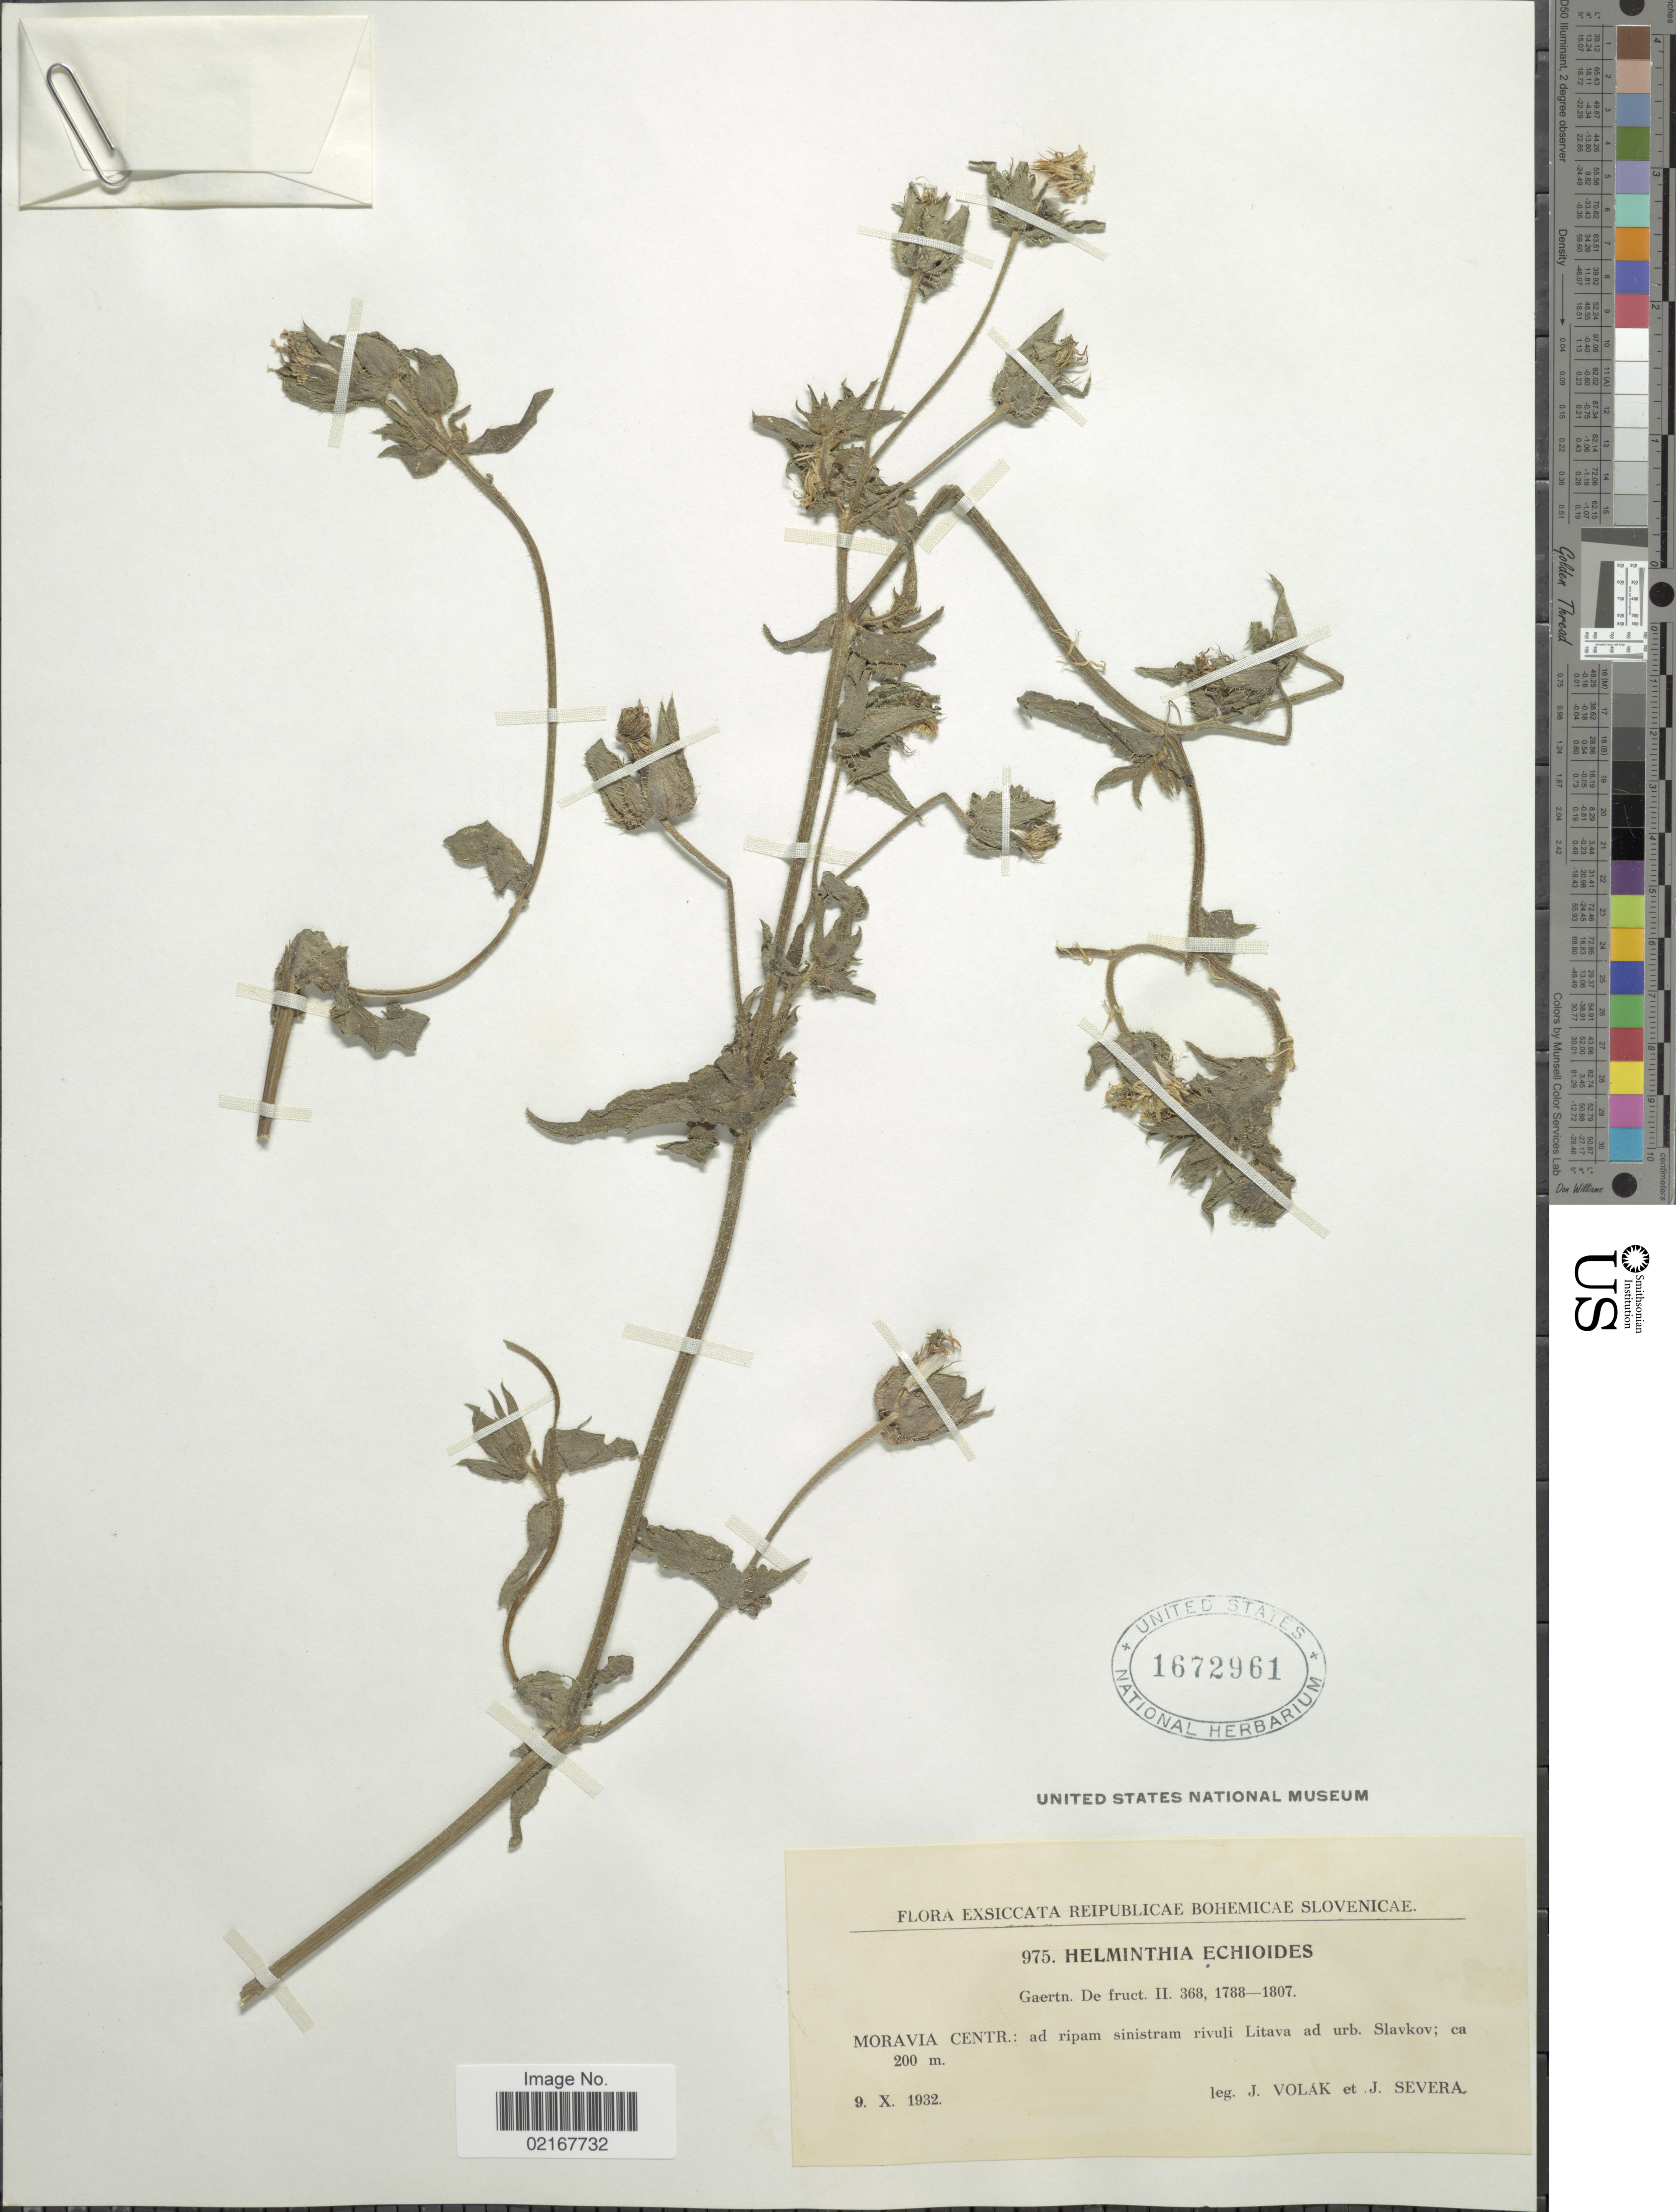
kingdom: Plantae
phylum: Tracheophyta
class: Magnoliopsida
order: Asterales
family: Asteraceae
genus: Helminthotheca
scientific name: Helminthotheca echioides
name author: (L.) Holub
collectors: J. Volak & J. Severa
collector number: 975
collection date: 1932-10-09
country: Slovenia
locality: Reipublicae Bohemicae Slovenicae, Moravia Centr.: ad ripam sinistram rivuli Litava ad urb. Slavkov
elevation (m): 200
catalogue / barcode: US 1672961